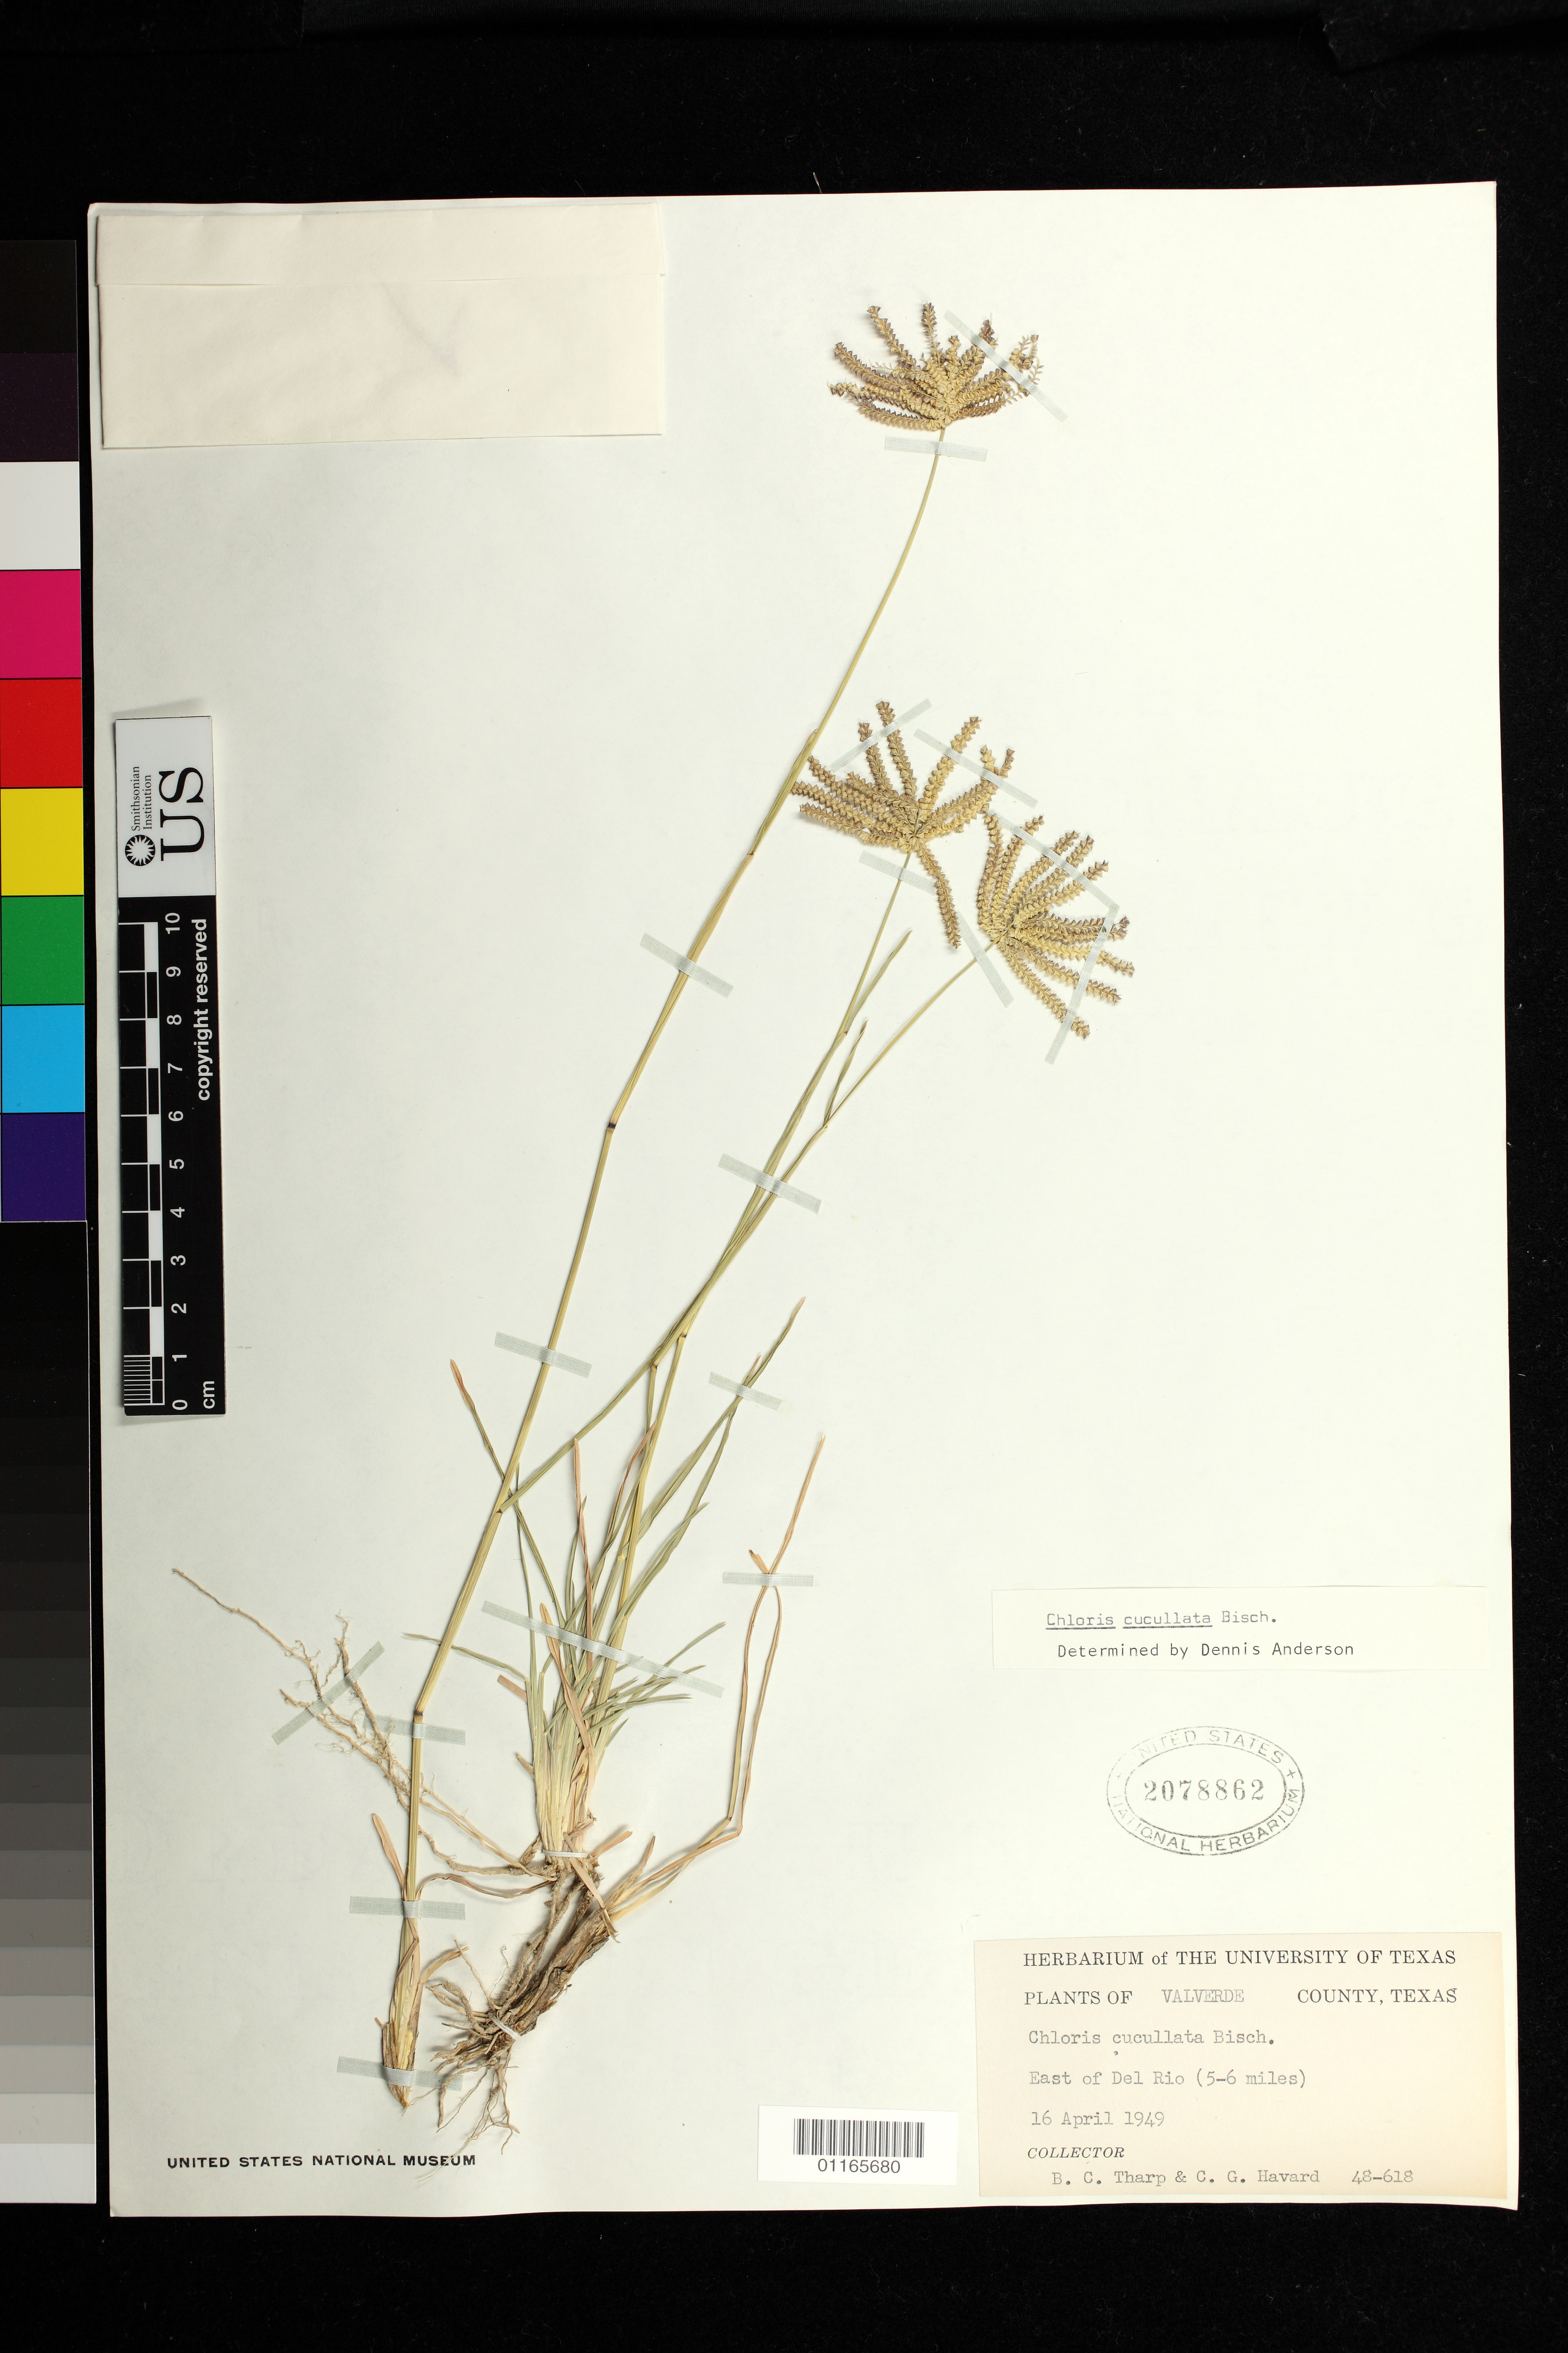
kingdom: Plantae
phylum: Tracheophyta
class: Liliopsida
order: Poales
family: Poaceae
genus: Chloris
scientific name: Chloris cucullata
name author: Bischoff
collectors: B. C. Tharp & C. G. Havard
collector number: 48-618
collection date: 1949-04-16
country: United States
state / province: Texas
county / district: valverde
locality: East of Del Rio (5-6 miles)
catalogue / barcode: US 2078862